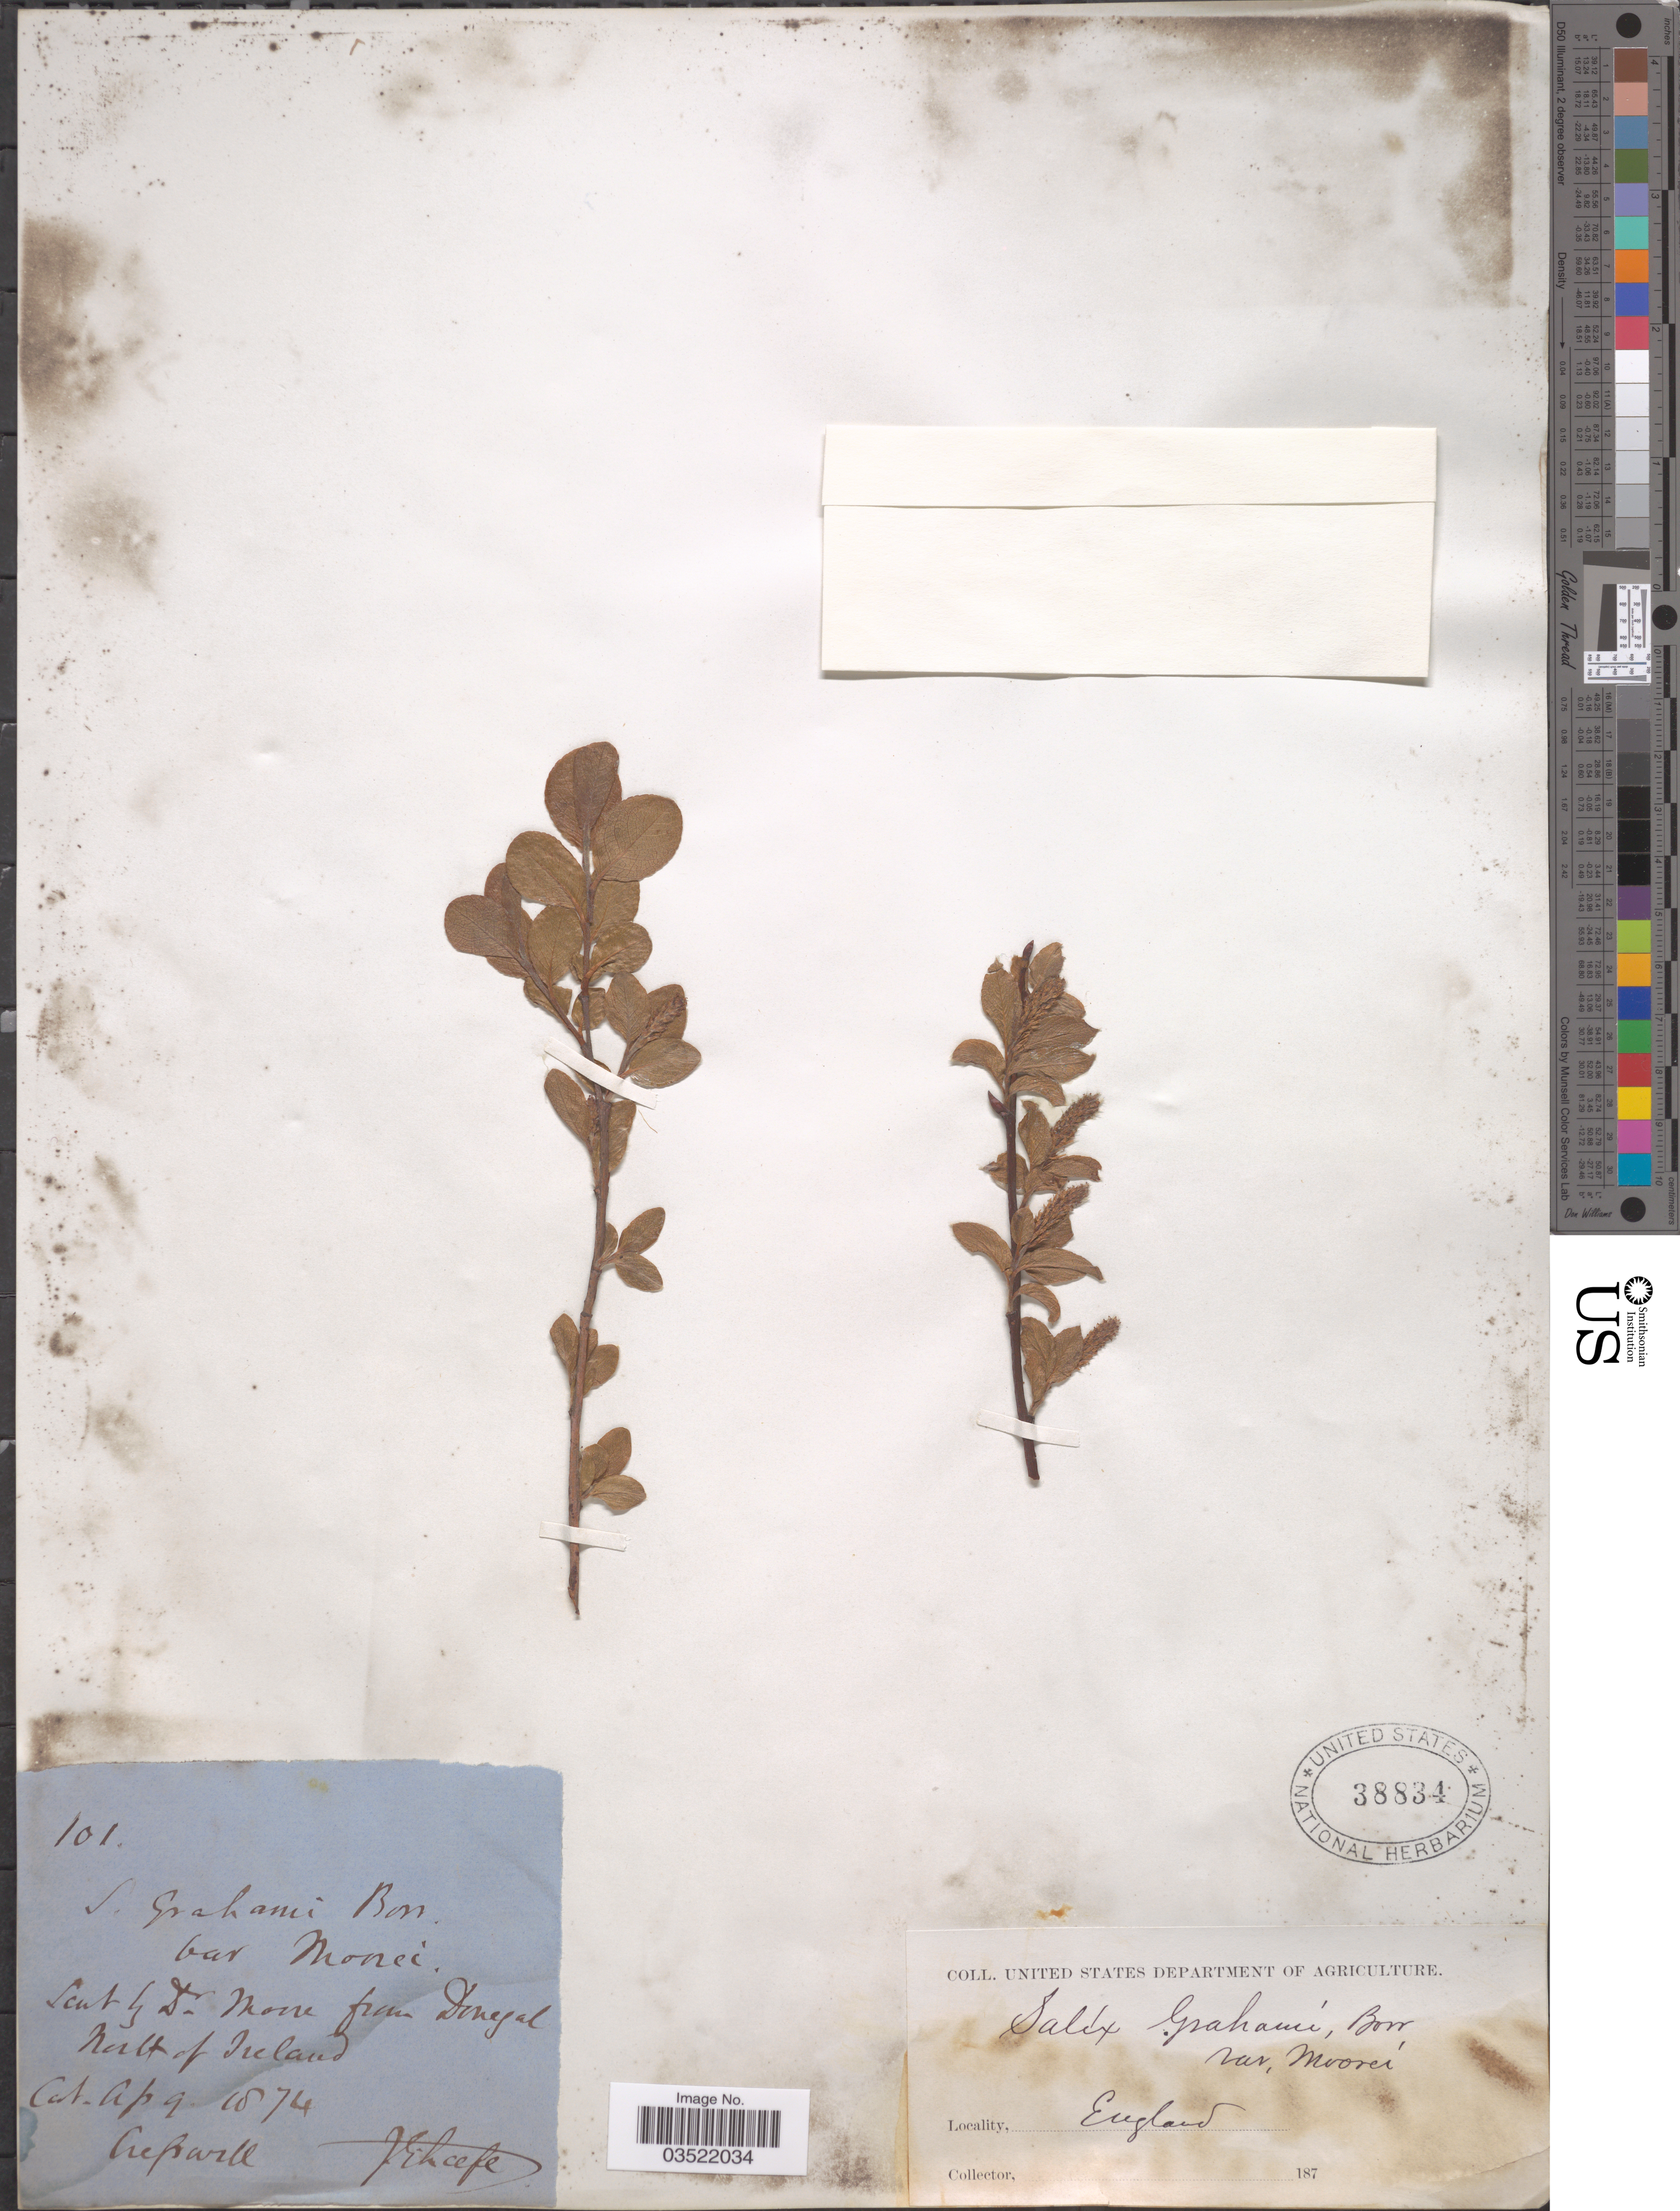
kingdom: Plantae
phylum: Tracheophyta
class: Magnoliopsida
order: Malpighiales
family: Salicaceae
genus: Salix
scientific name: Salix grahamii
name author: Borrer ex Baker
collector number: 101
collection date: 1874-04-09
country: Ireland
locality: Donegal. North of Ireland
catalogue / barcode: US 38834